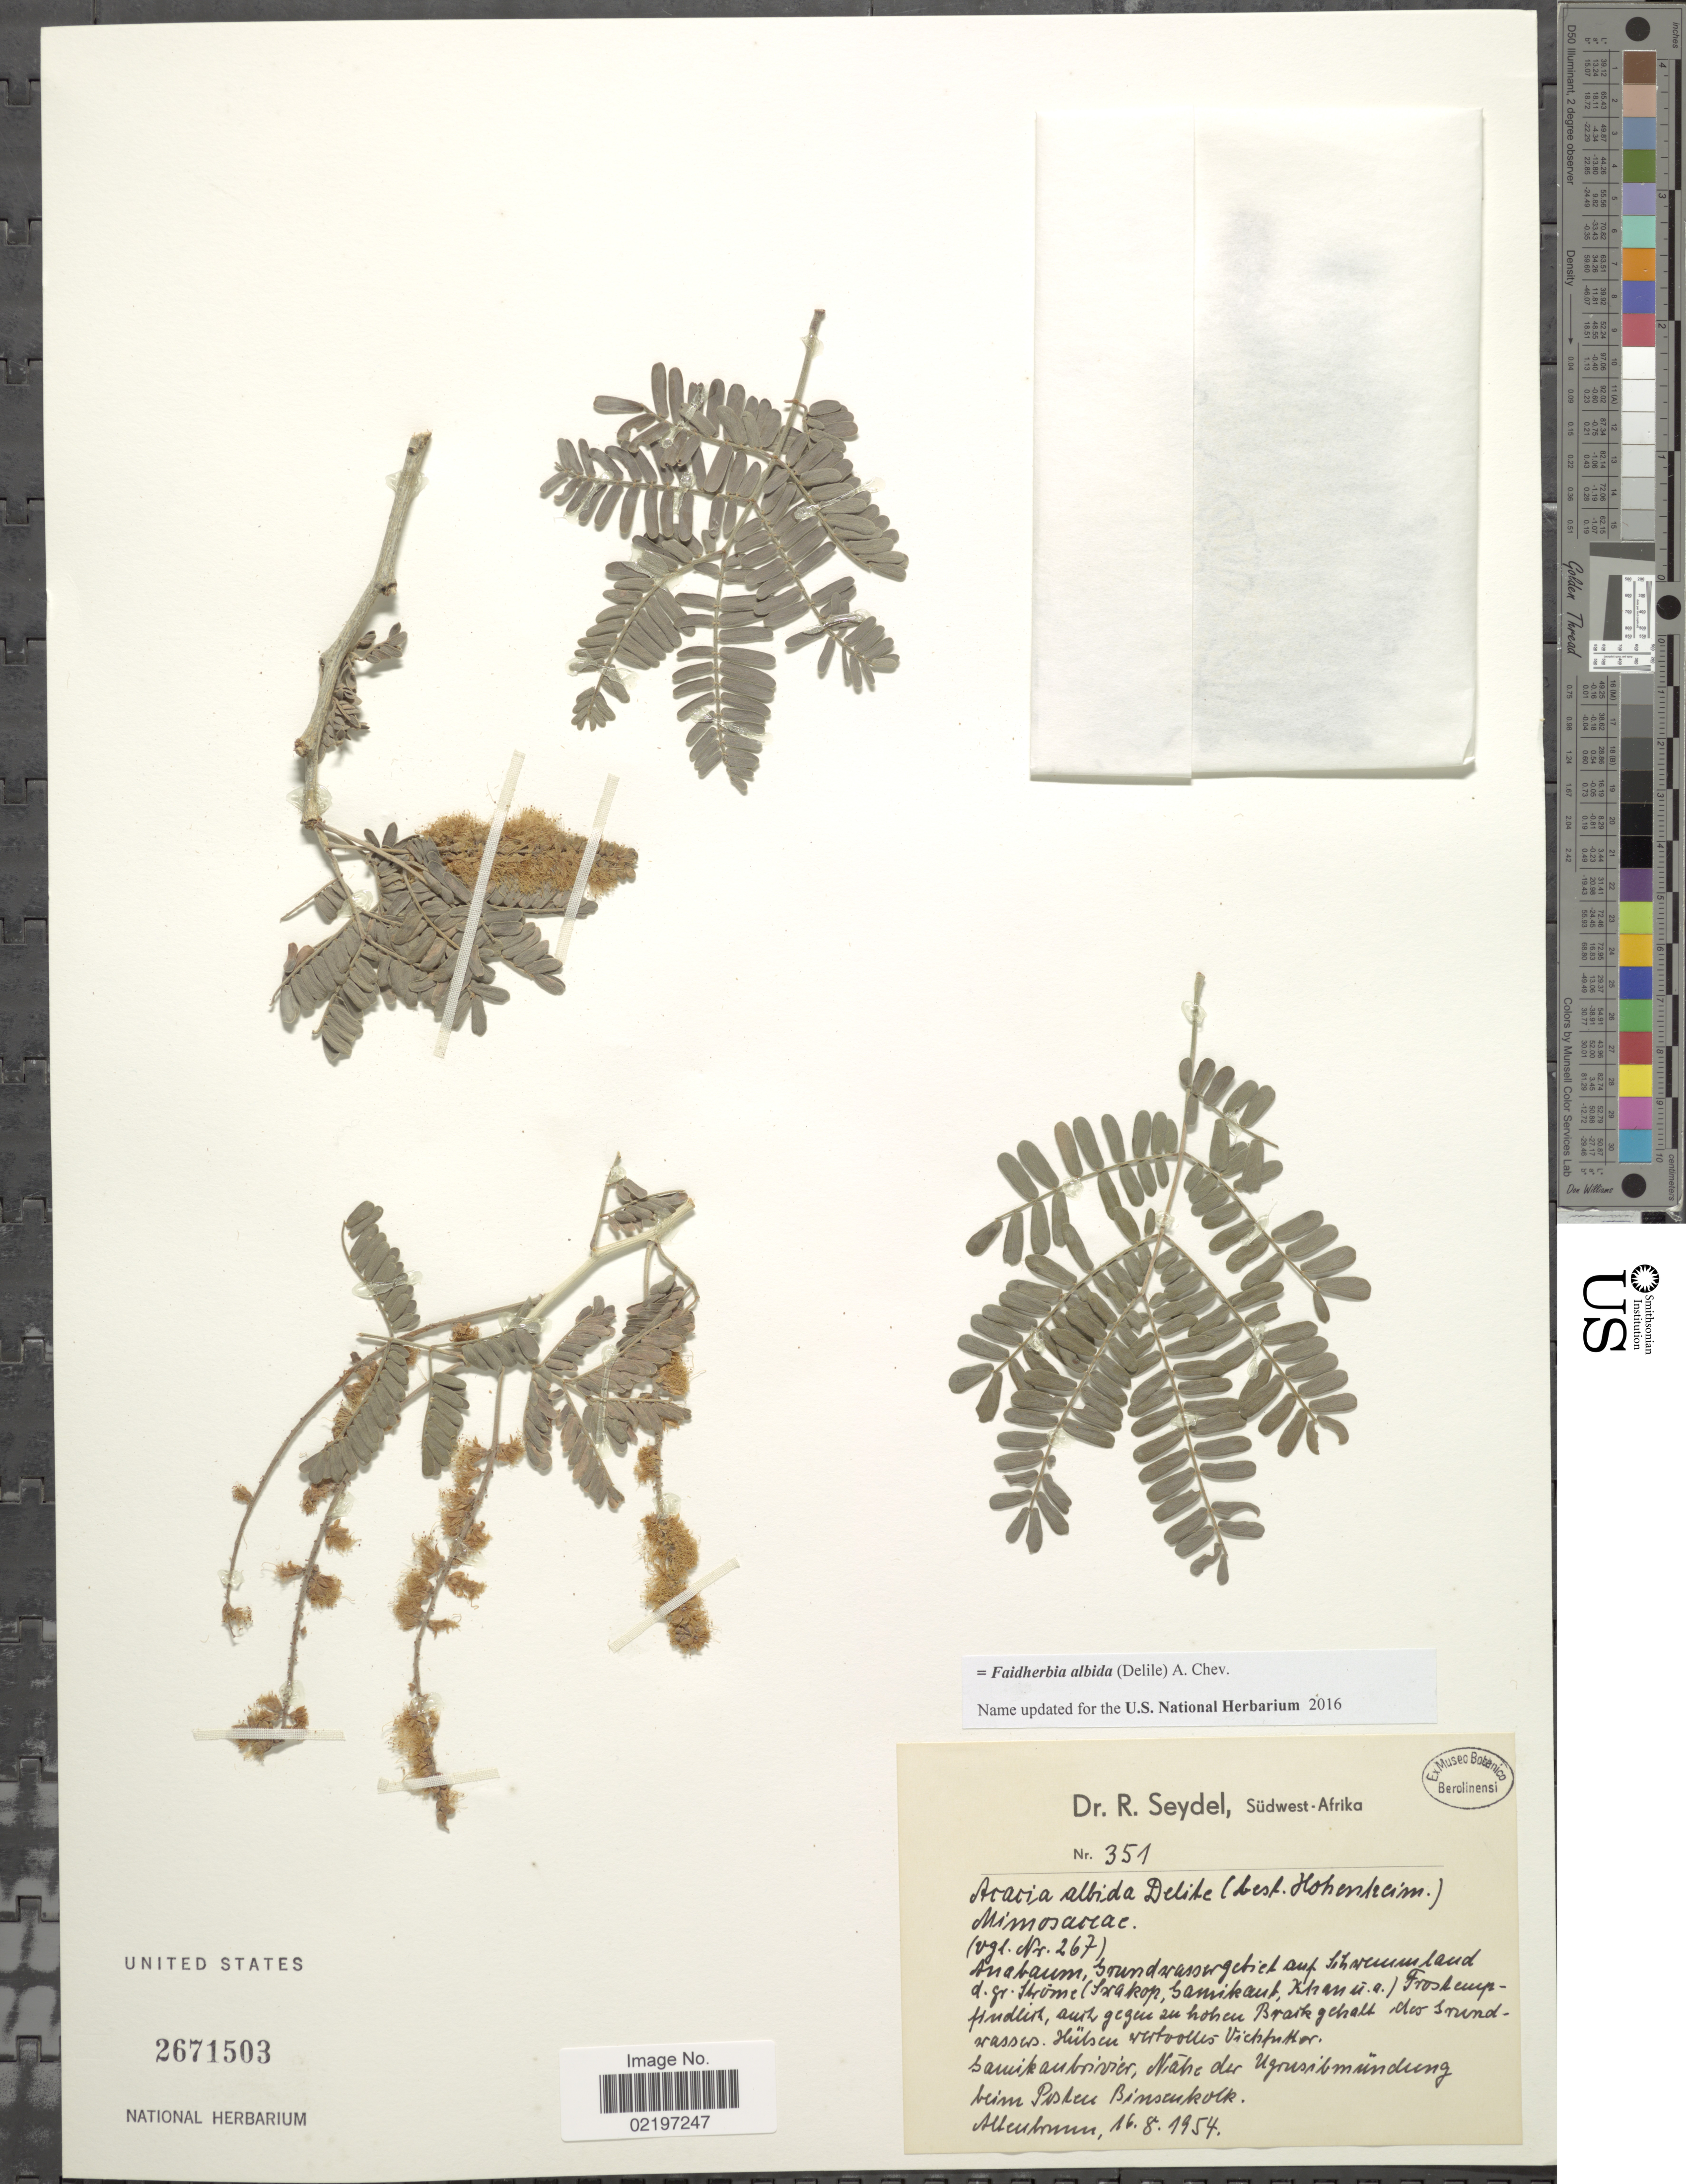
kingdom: Plantae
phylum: Tracheophyta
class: Magnoliopsida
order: Fabales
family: Fabaceae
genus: Faidherbia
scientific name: Faidherbia albida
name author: (Delile) A. Chev.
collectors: R. Seydel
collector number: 351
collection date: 1954-08-16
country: Namibia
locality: Sudwest-Africa, [illegible text]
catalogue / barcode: US 2671503